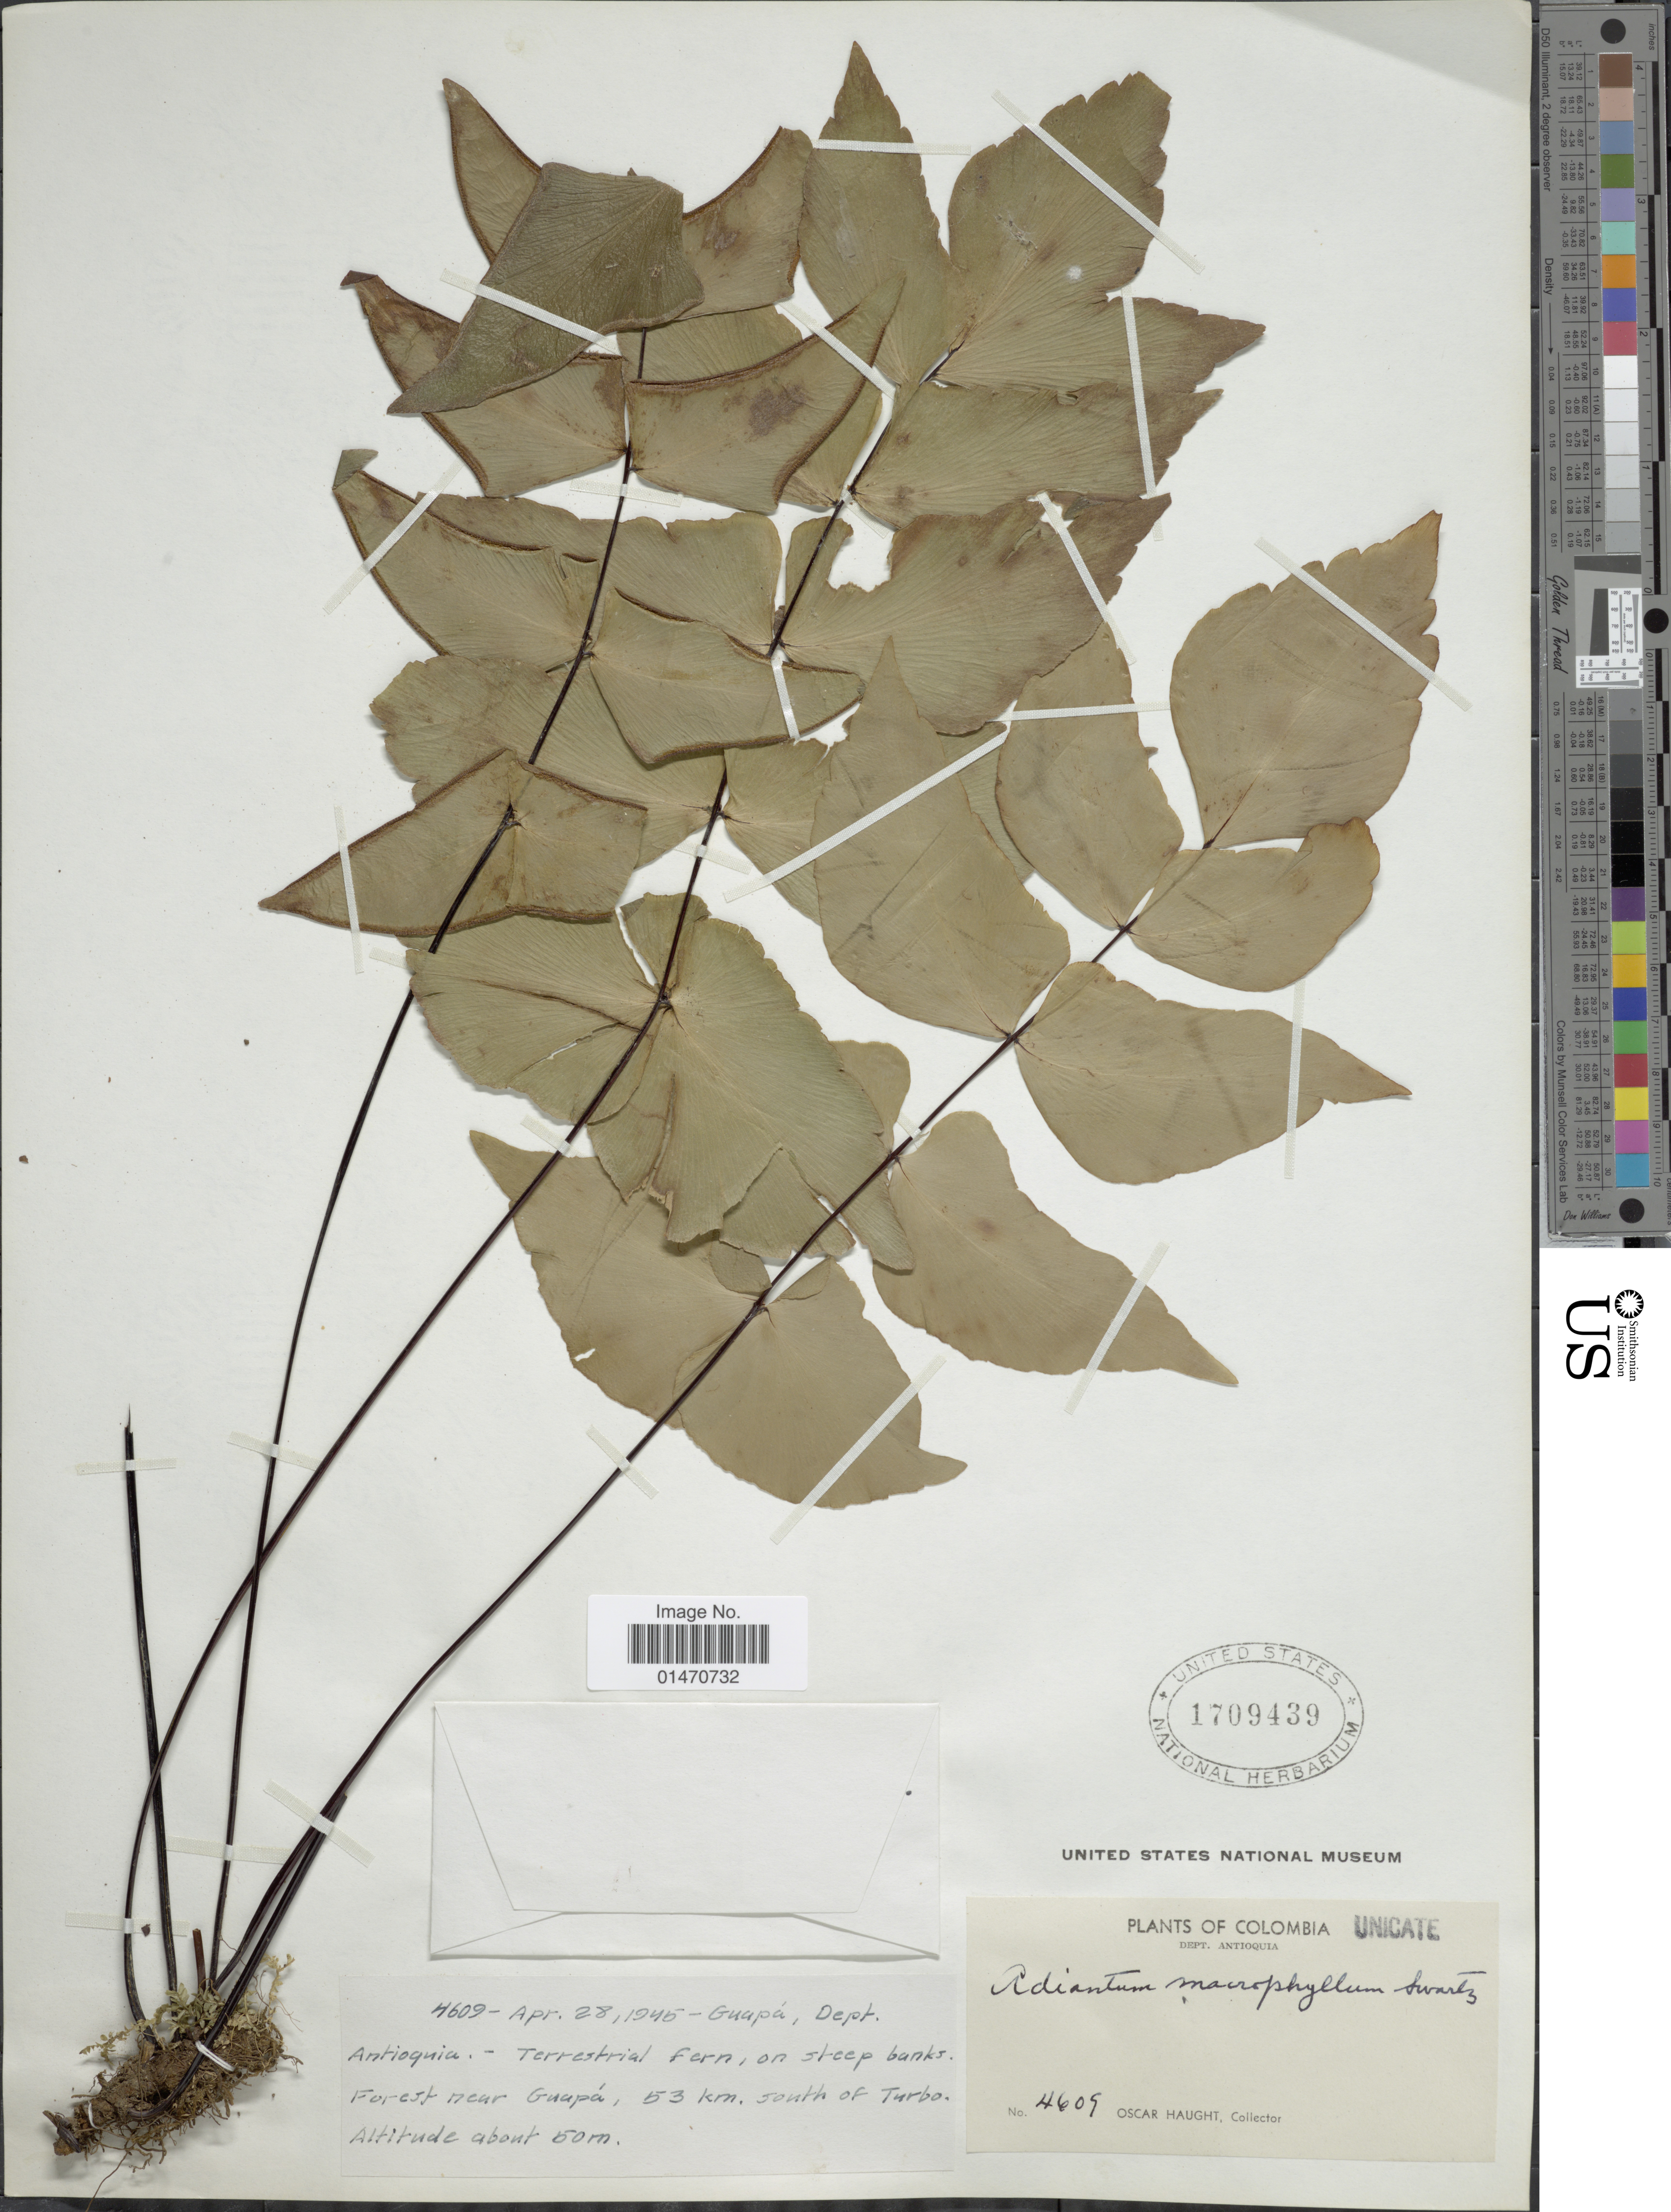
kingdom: Plantae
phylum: Tracheophyta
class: Polypodiopsida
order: Polypodiales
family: Pteridaceae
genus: Adiantum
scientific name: Adiantum macrophyllum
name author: Sw.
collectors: O. L. Haught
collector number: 4609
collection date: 1945-04-28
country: Colombia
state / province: Antioquia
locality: Guapá, Dept. Antioquia, on steep banks, forest near Guapá, 53 km south of Turbo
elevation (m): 50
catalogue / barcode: US 1709439